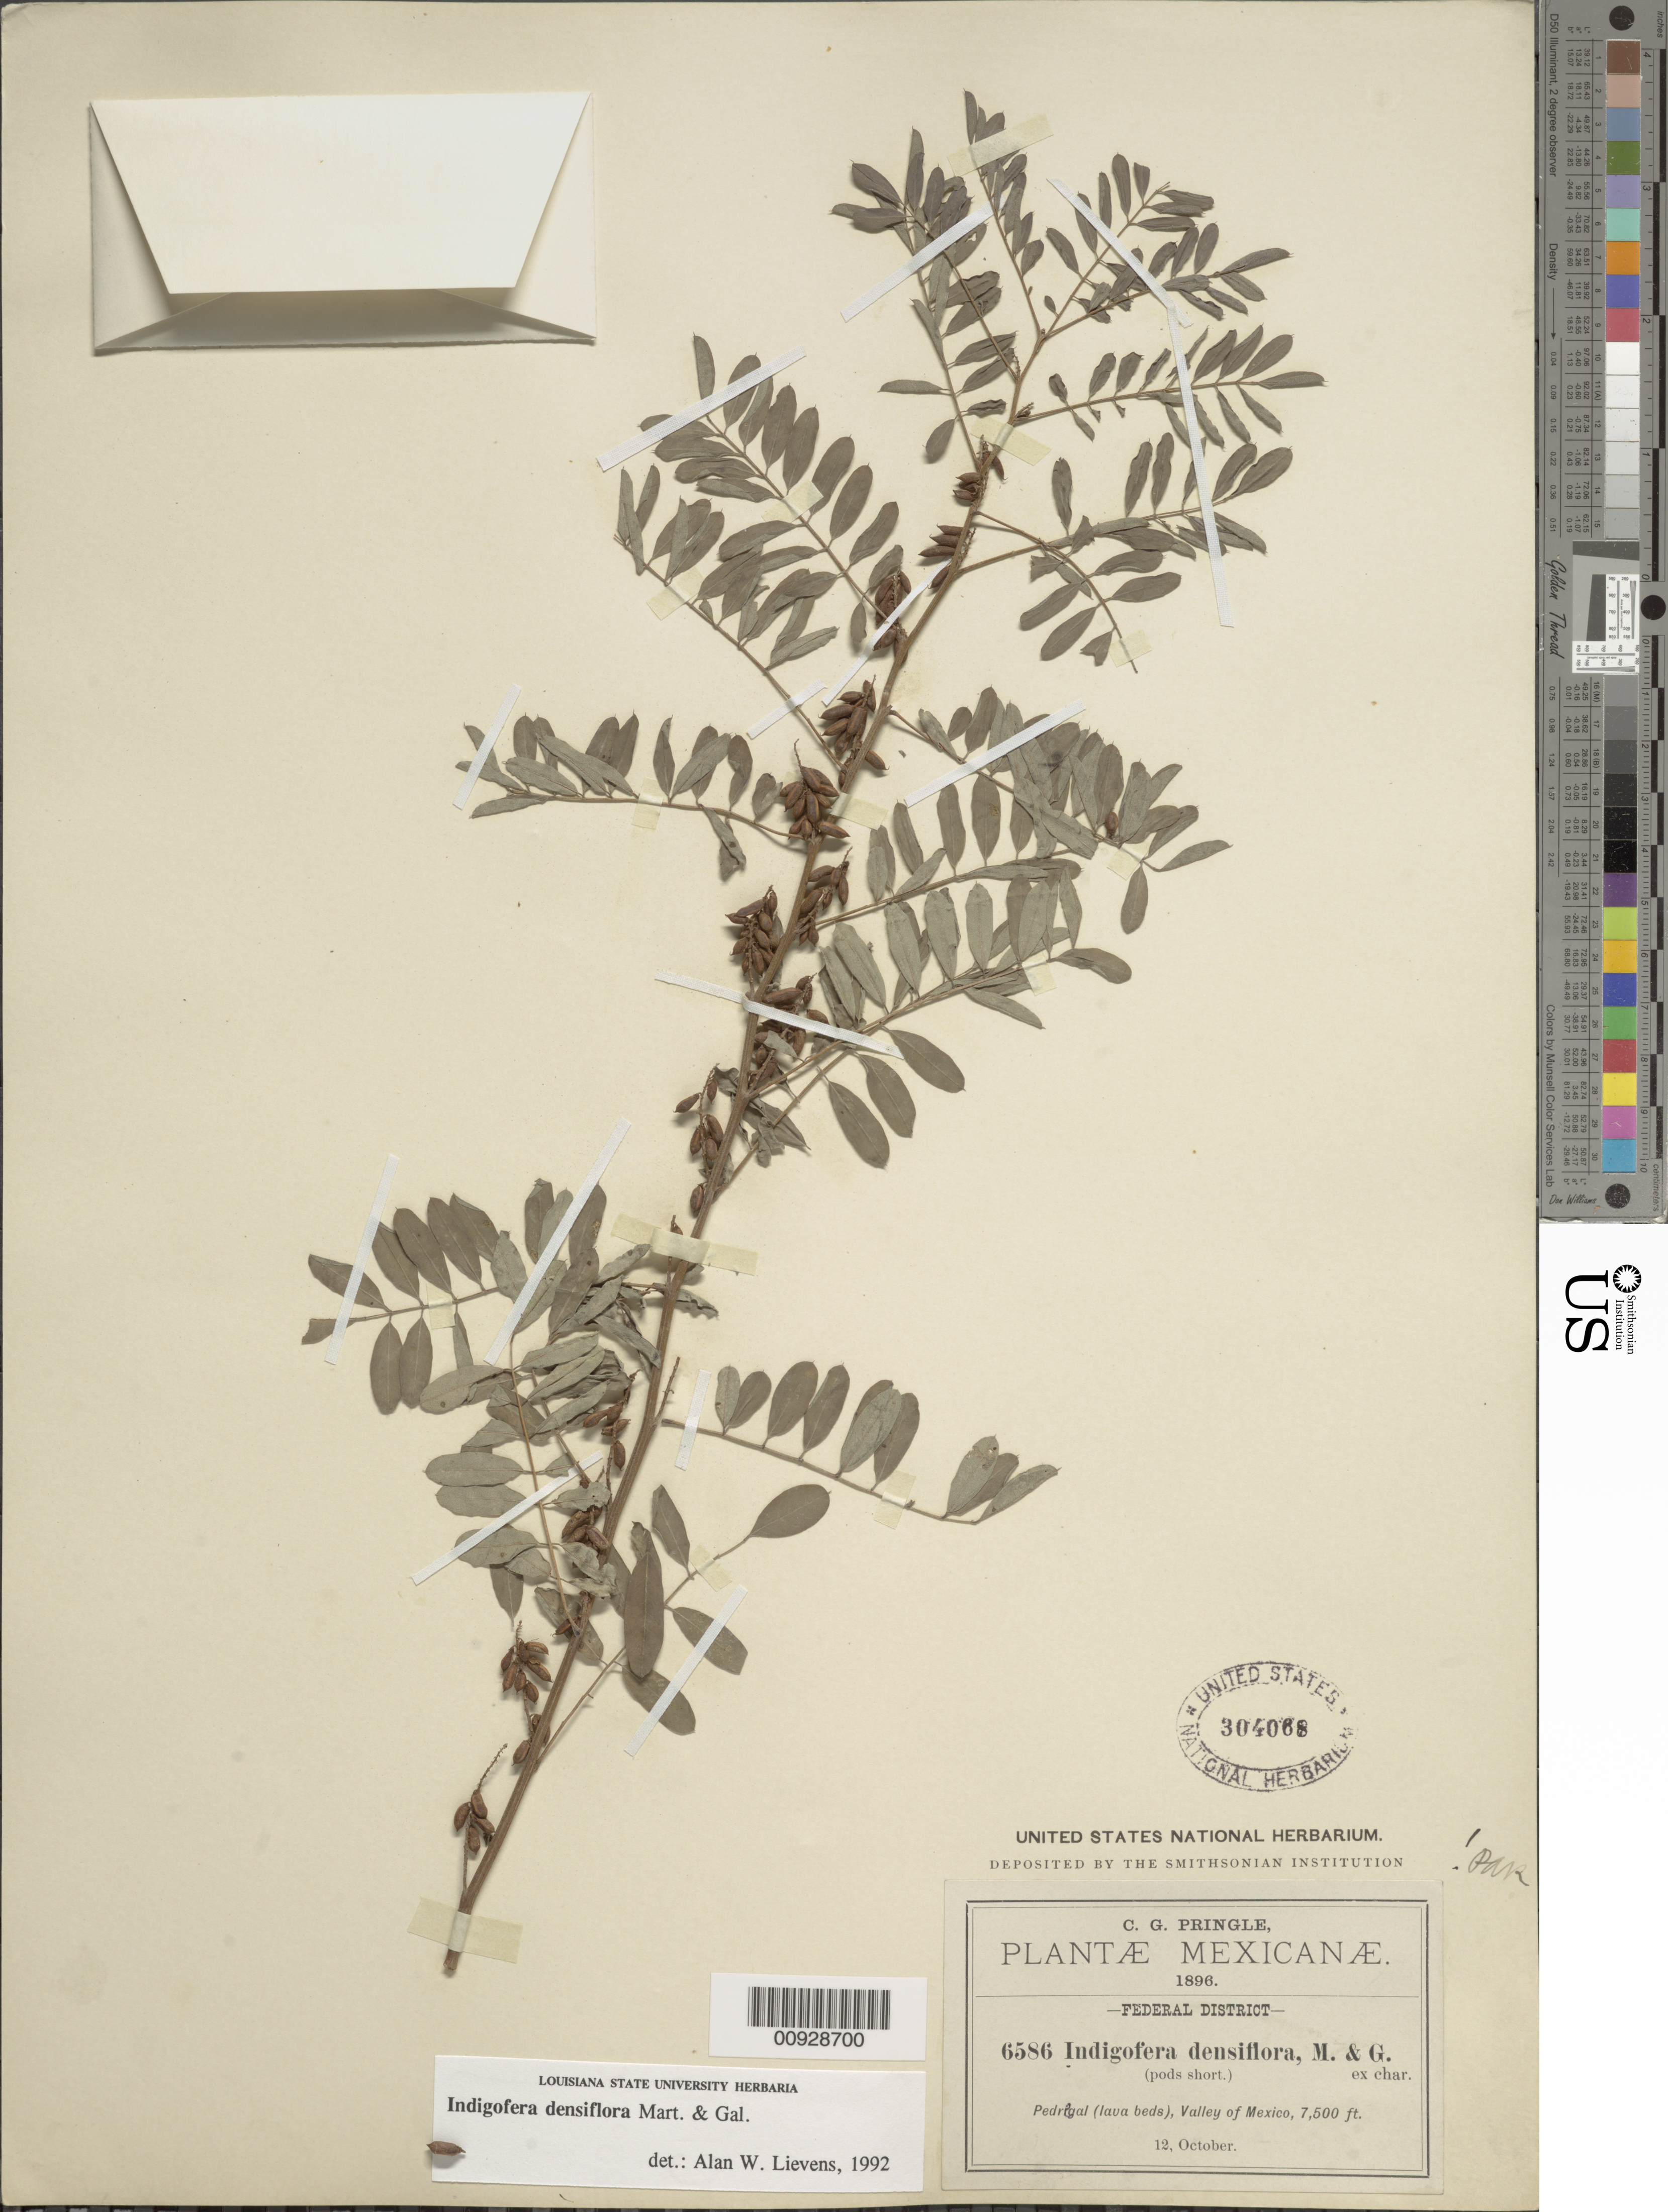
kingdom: Plantae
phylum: Tracheophyta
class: Magnoliopsida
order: Fabales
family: Fabaceae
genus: Indigofera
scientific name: Indigofera densiflora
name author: M. Martens & Galeotti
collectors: C. G. Pringle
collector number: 6586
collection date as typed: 12 Oct 1896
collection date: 1896-10-12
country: Mexico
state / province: Distrito Federal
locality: Valley of Mexico. Federal District.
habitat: Pedregal (lava beds).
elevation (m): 2286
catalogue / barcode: US 304068